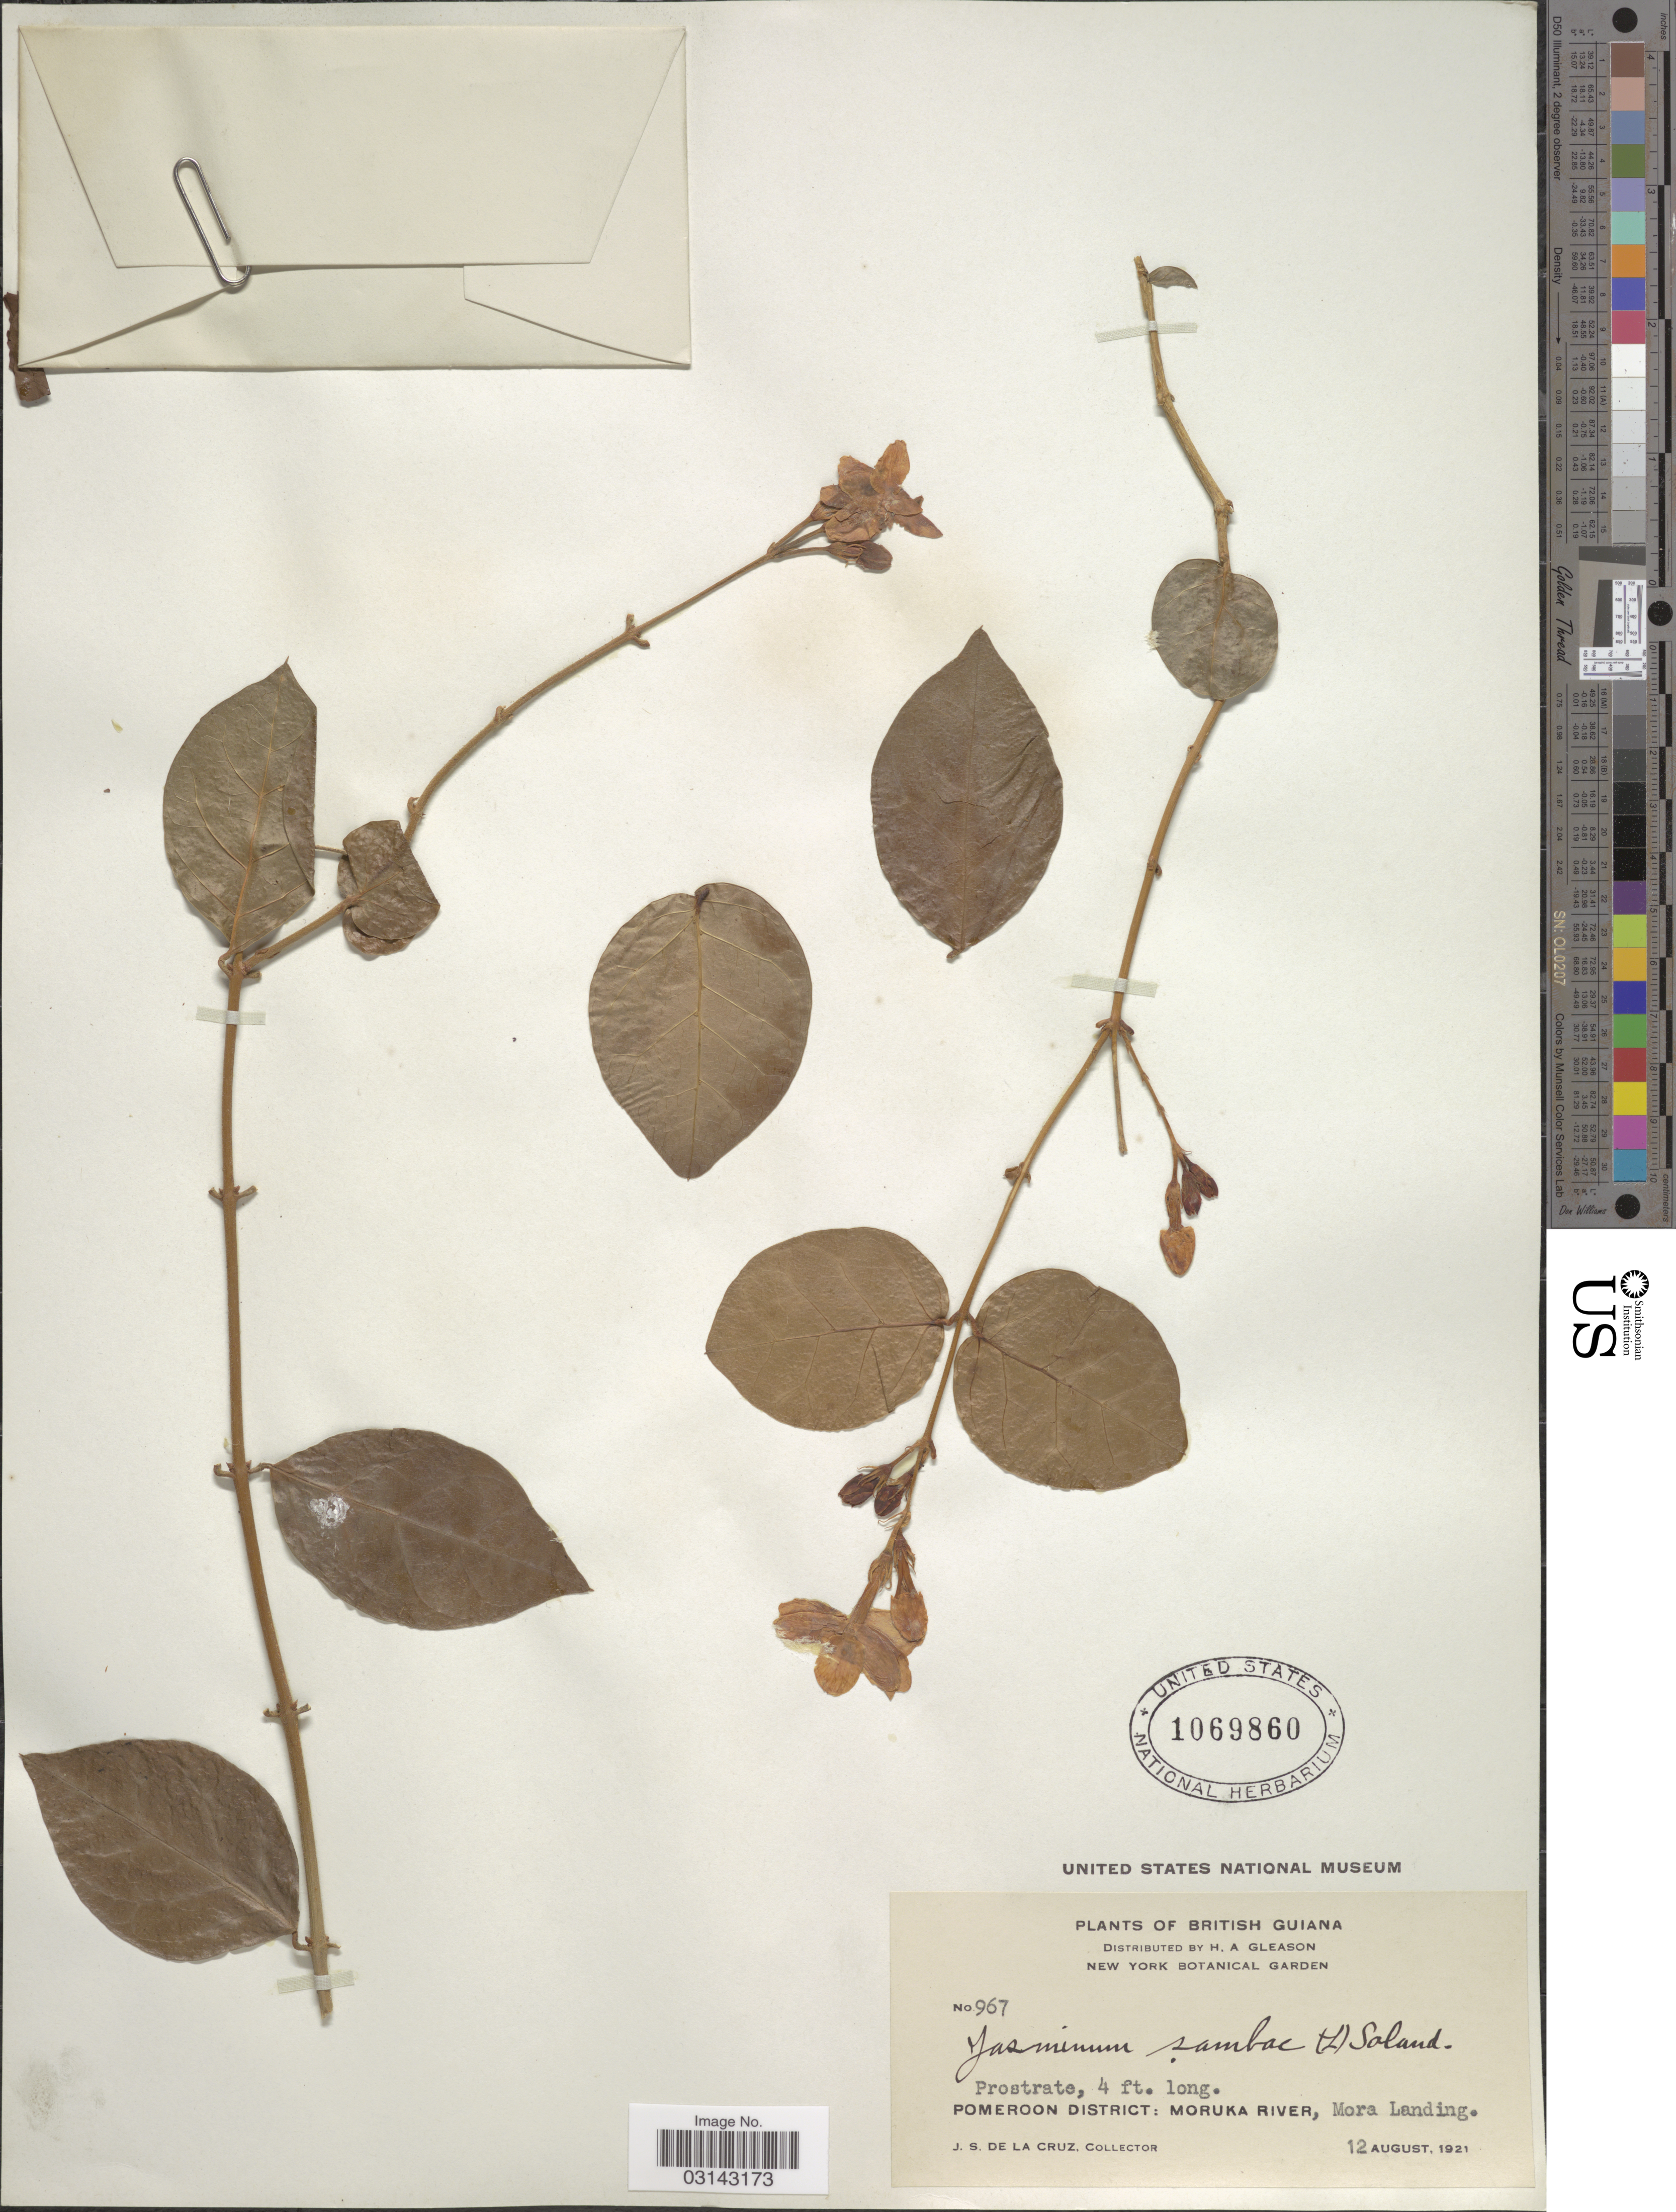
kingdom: Plantae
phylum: Tracheophyta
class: Magnoliopsida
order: Lamiales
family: Oleaceae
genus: Jasminum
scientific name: Jasminum sambac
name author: (L.) Aiton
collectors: J. S. de la Cruz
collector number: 967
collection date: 1921-08-12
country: Guyana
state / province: Pomeroon-Supenaam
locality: British Guiana. Pomeroon District: Moruka River, Mora Landing.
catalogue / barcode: US 1069860